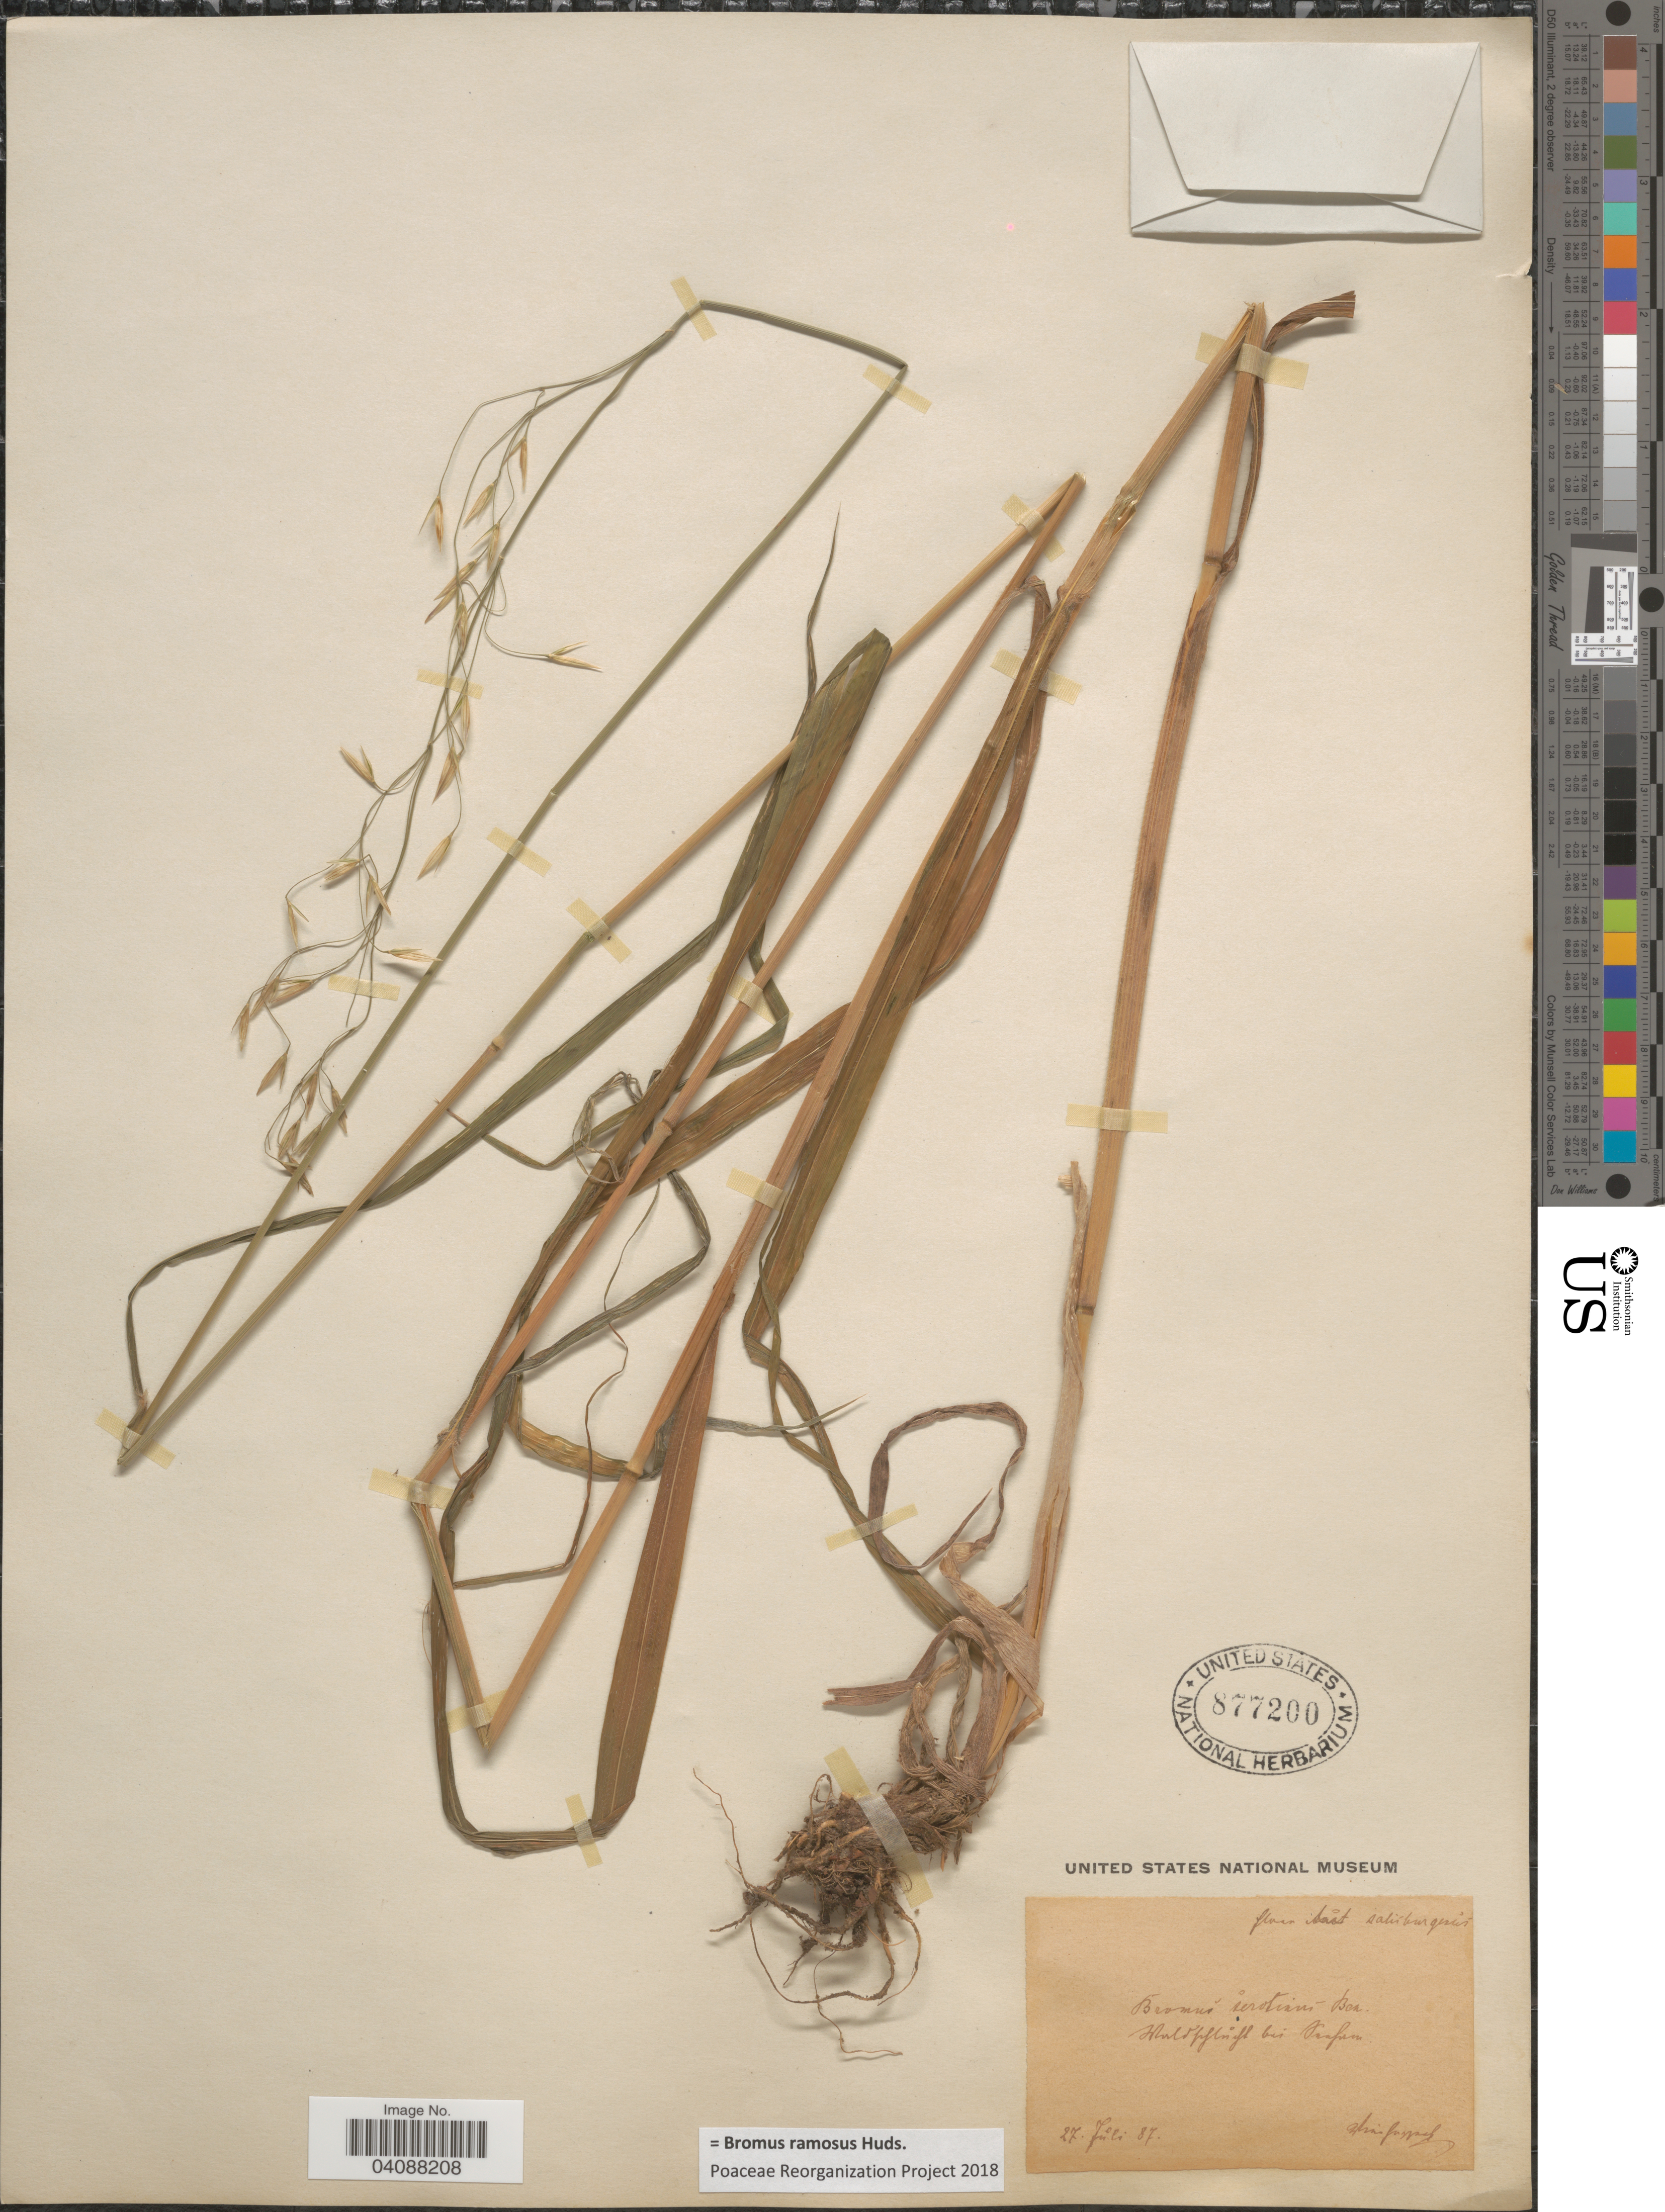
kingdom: Plantae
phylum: Tracheophyta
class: Liliopsida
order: Poales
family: Poaceae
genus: Bromus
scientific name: Bromus ramosus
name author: Huds.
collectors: F. Vierhapper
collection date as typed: Transcribed d/m/y: 27/7/87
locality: Aůst. salúburgertis. [interpreted] Skuldflůiss bei Vrafuni. [interpreted]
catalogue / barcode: US 877200